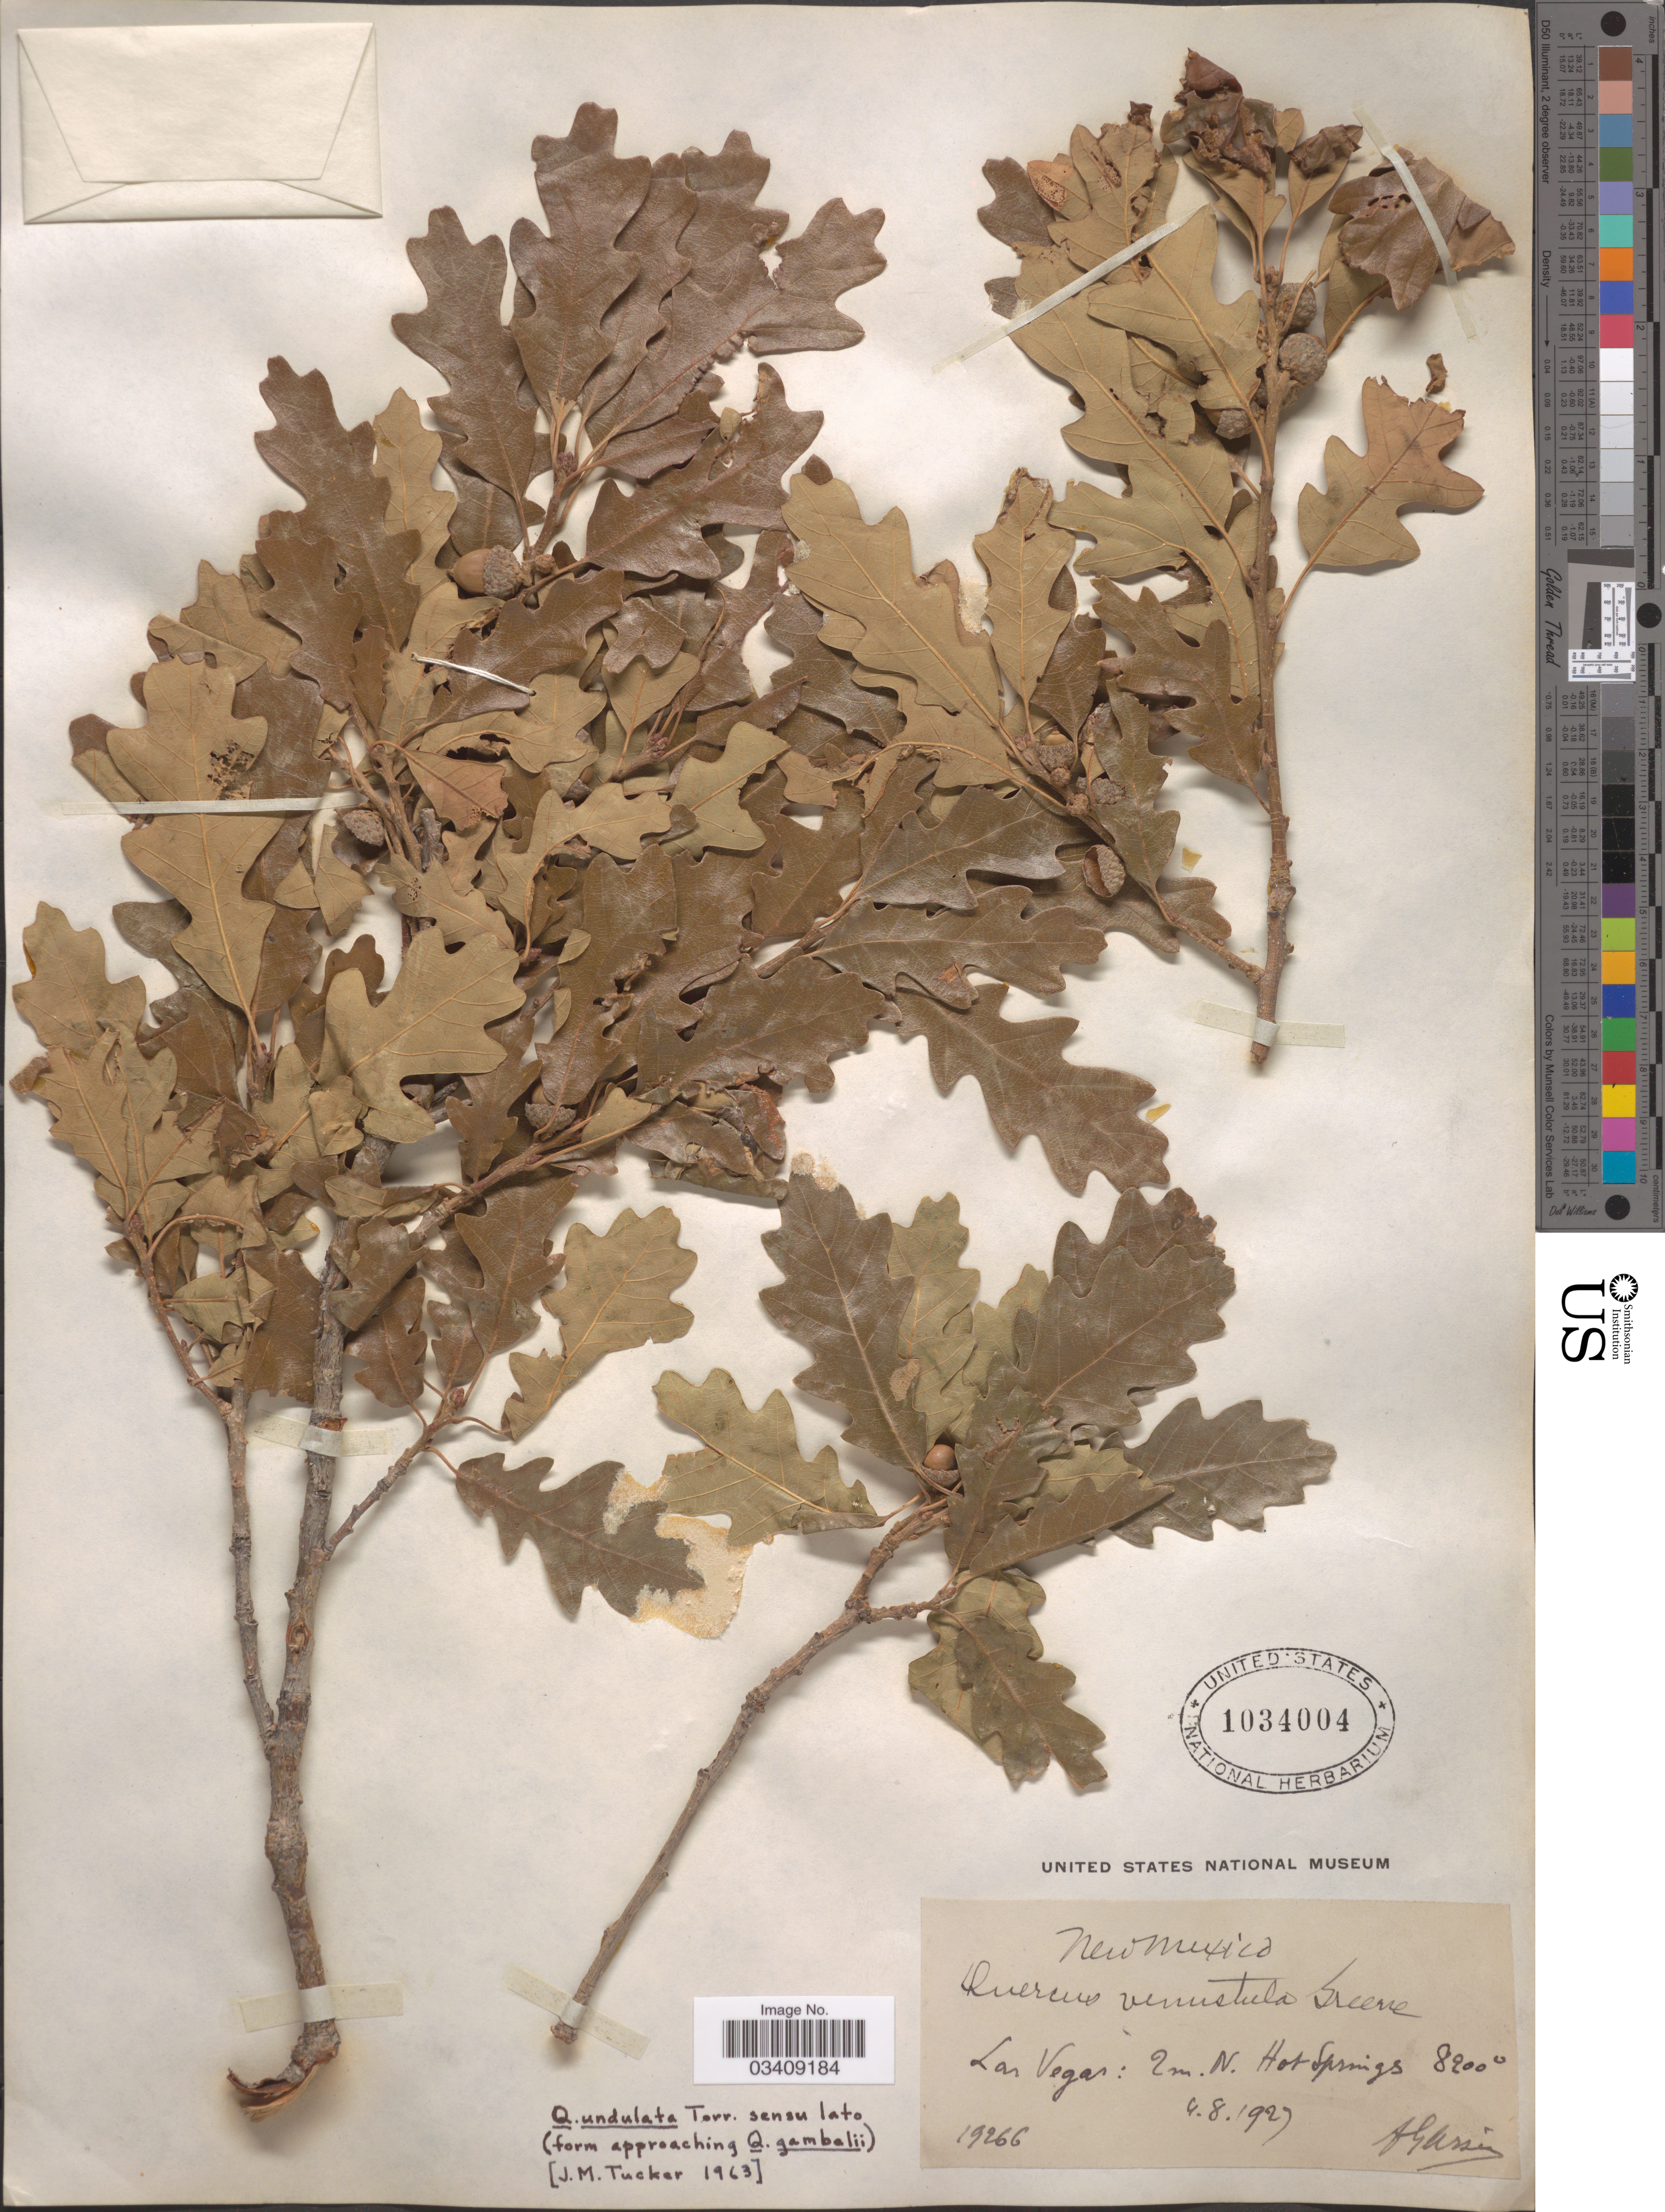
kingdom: Plantae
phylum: Tracheophyta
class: Magnoliopsida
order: Fagales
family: Fagaceae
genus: Quercus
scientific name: Quercus undulata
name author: Torr.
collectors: F. Arsène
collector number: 19266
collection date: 1927-04-08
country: United States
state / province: New Mexico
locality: Las Vegas: 2 m. N. Hot Springs.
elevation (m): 2499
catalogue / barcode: US 1034004